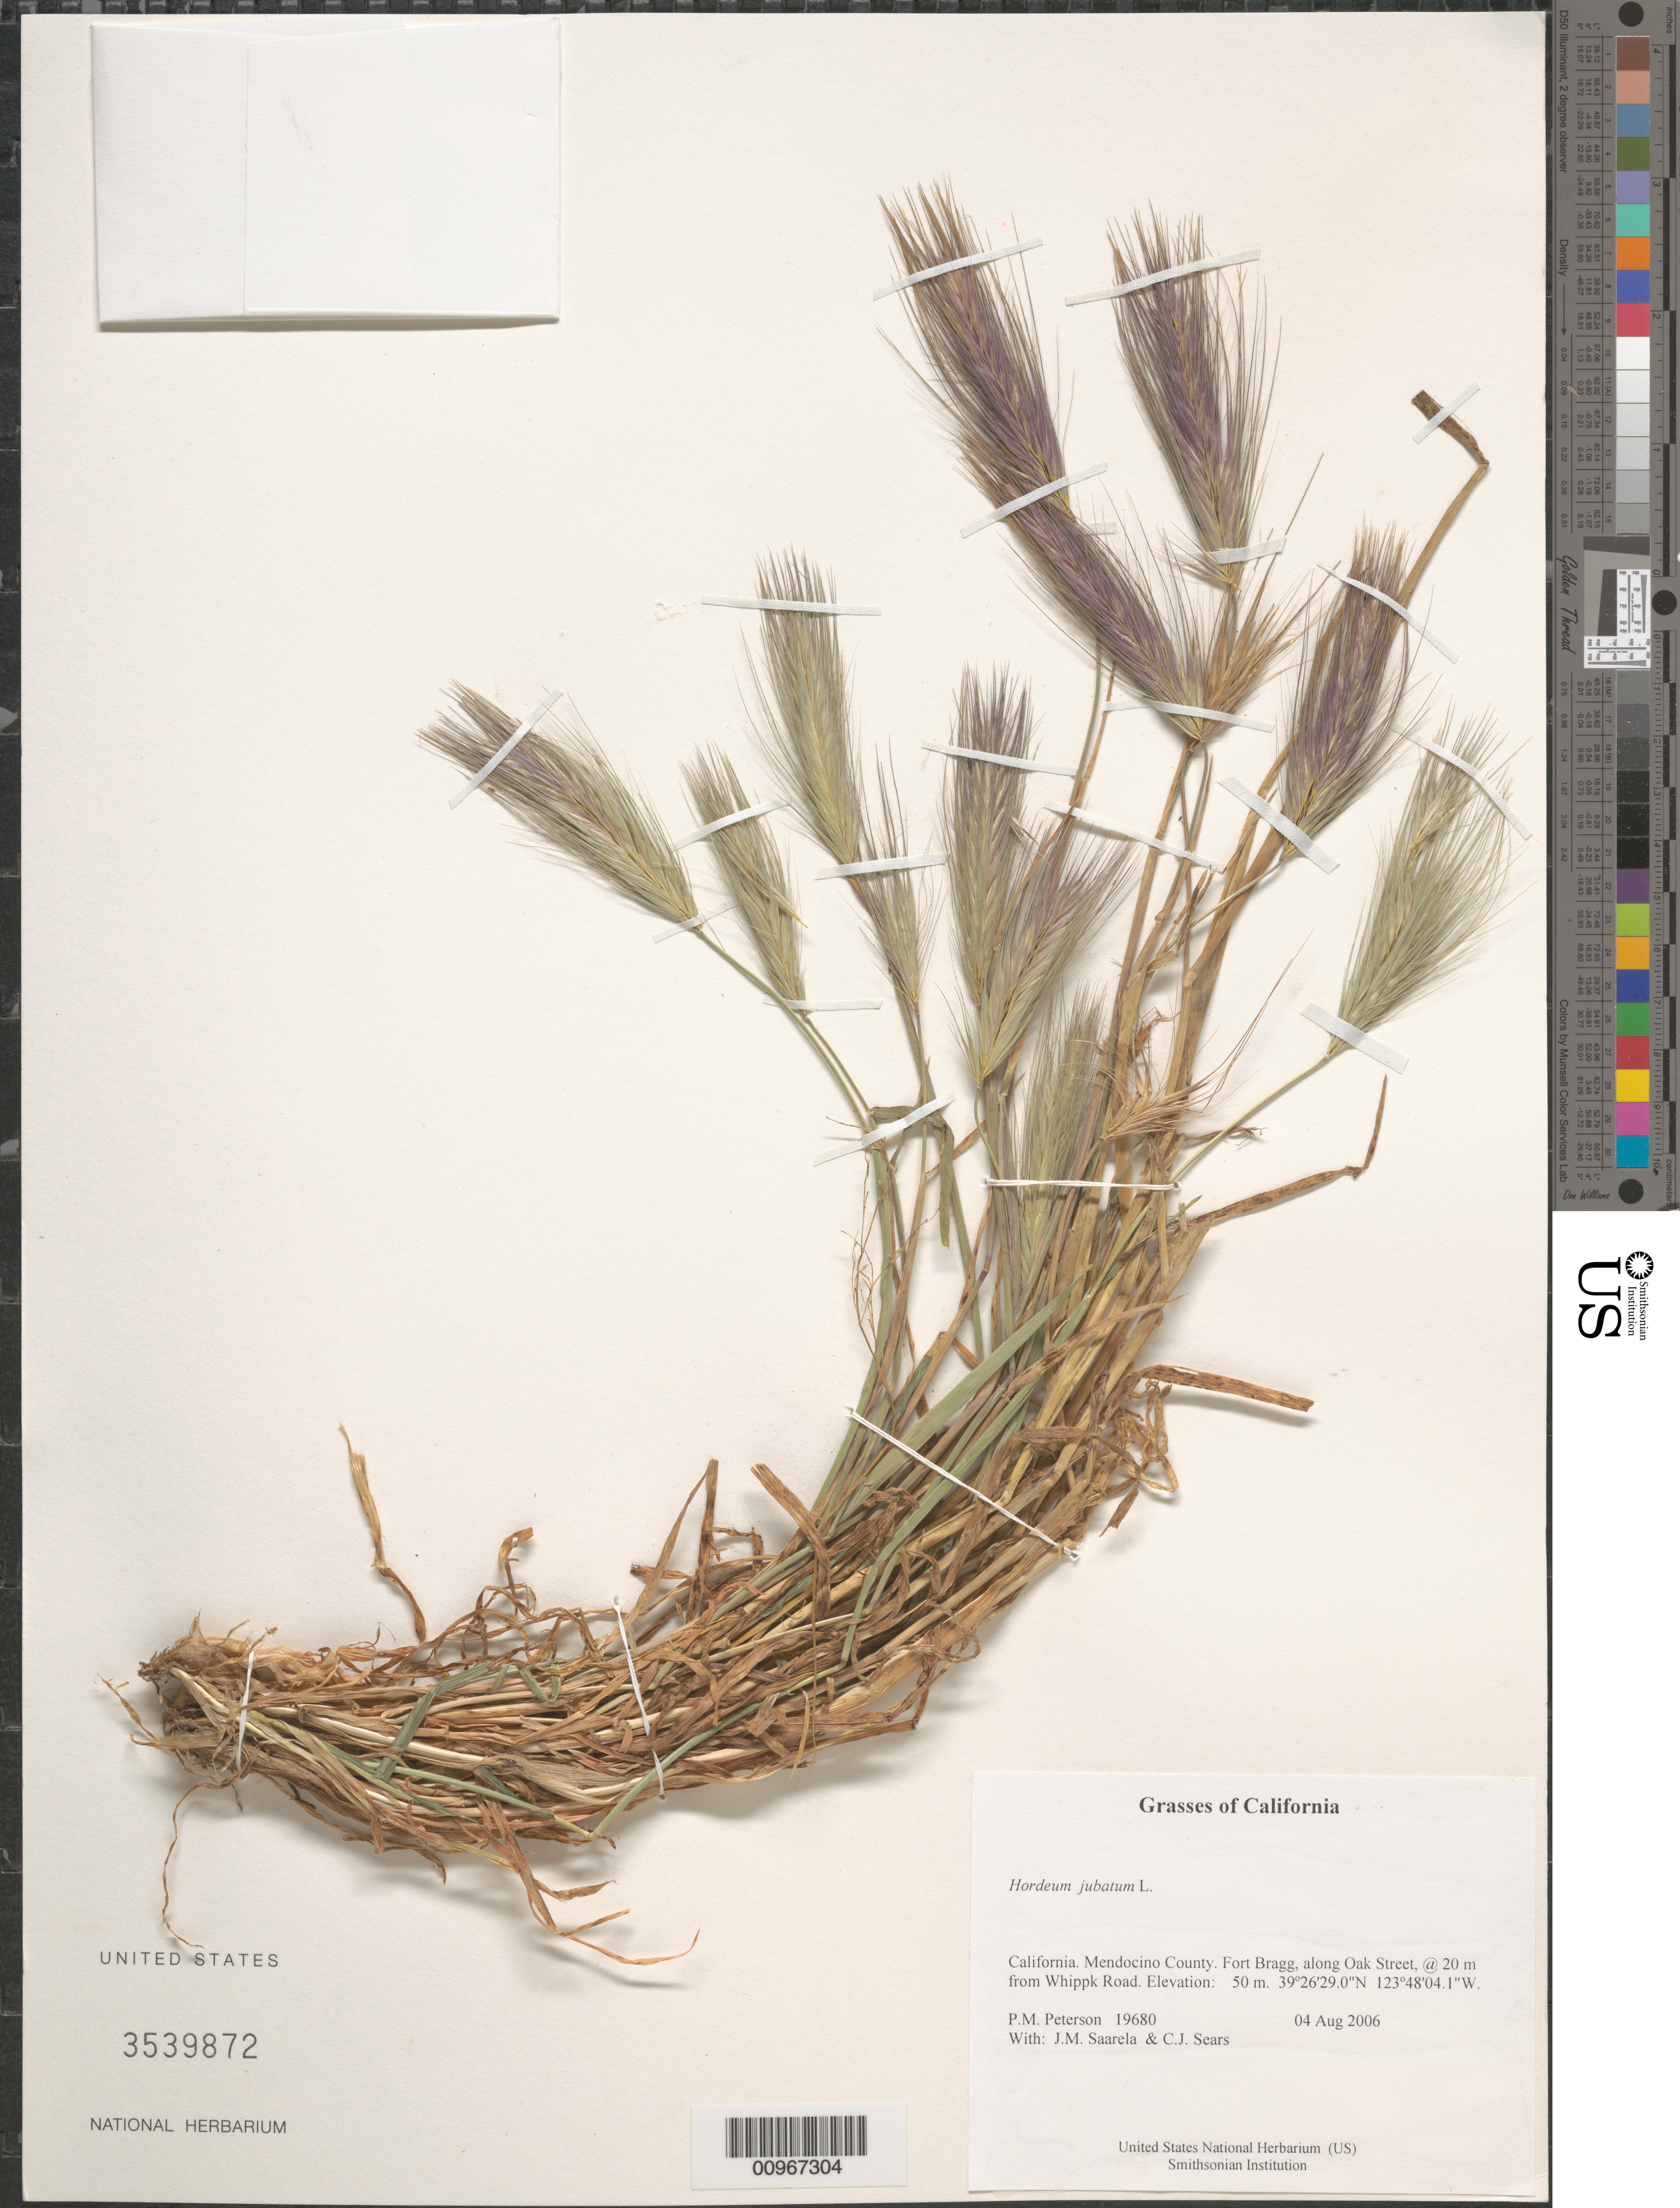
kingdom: Plantae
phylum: Tracheophyta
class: Liliopsida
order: Poales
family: Poaceae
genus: Hordeum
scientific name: Hordeum jubatum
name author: L.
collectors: P. M. Peterson, J. Saarela & C. Sears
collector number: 19680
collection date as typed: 04 Aug 2006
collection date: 2006-08-04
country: United States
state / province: California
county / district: Mendocino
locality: Fort Bragg, along Oak Street, 20 m from Whippk Road.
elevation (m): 50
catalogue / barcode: US 3539872